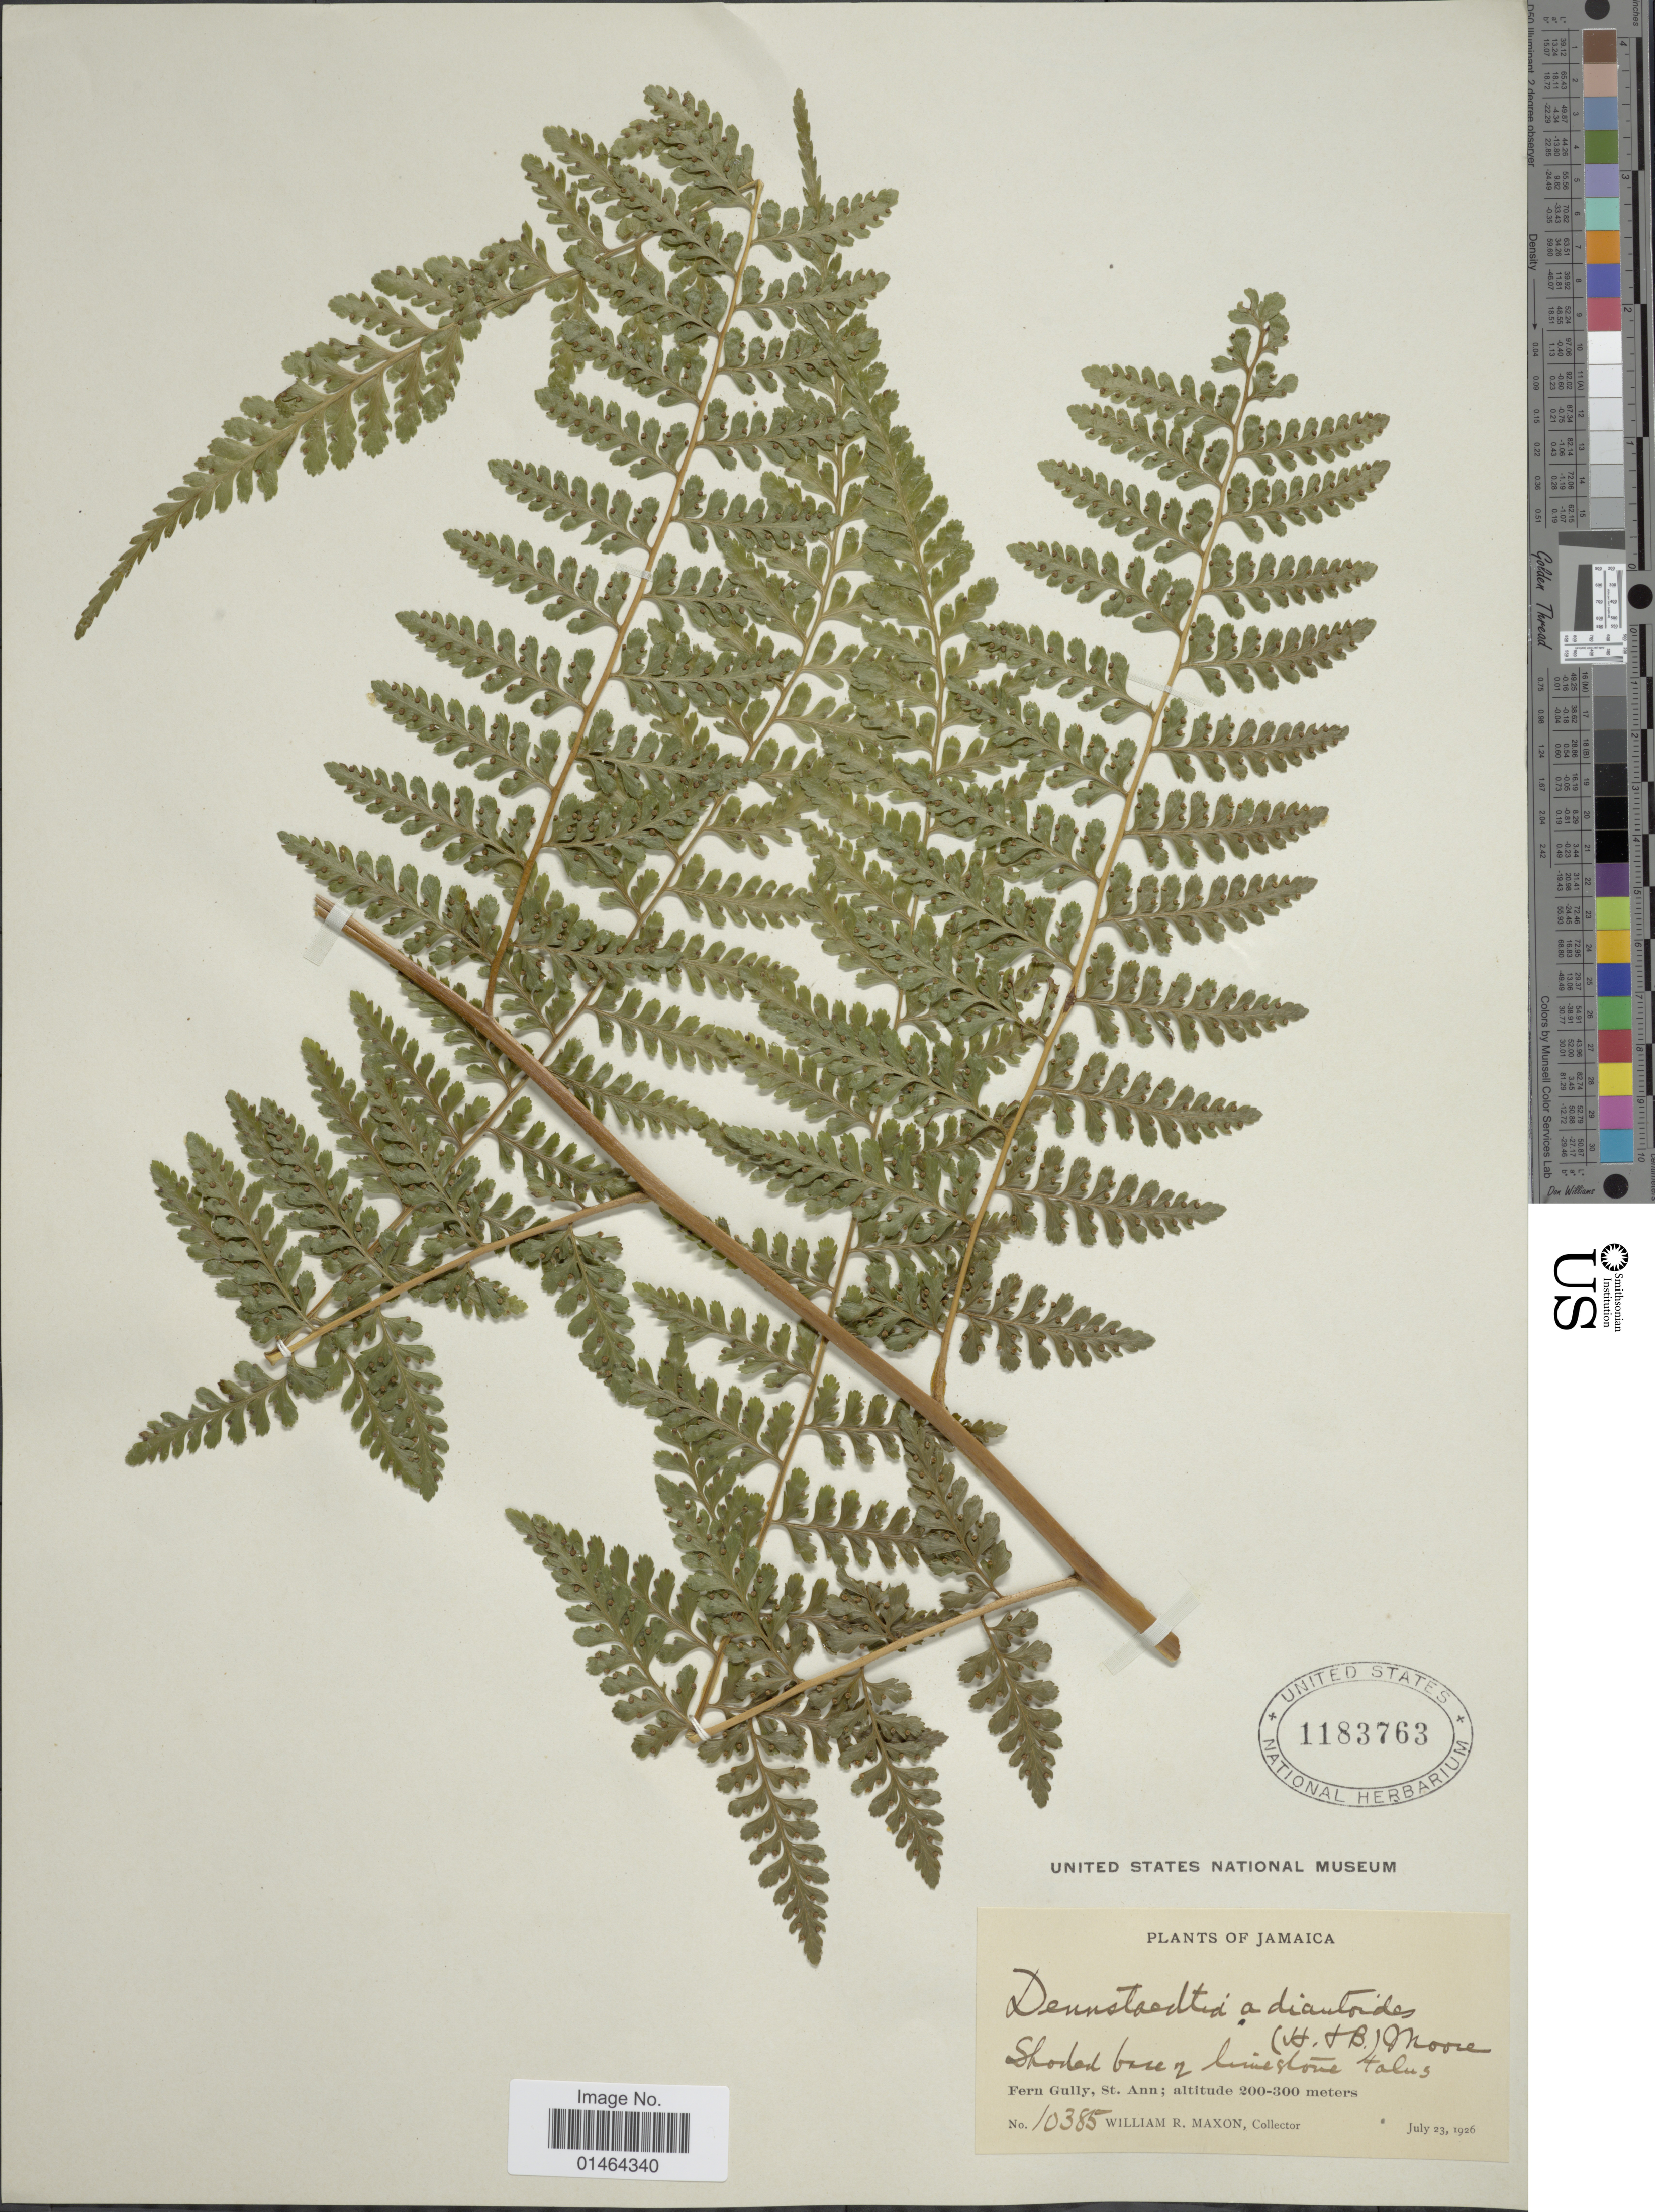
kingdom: Plantae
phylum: Tracheophyta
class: Polypodiopsida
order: Polypodiales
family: Dennstaedtiaceae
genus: Dennstaedtia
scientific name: Dennstaedtia bipinnata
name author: (Cav.) Maxon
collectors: W. R. Maxon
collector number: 10385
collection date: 1926-07-23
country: Jamaica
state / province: Saint Ann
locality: Fern Gully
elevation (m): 200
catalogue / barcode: US 1183763